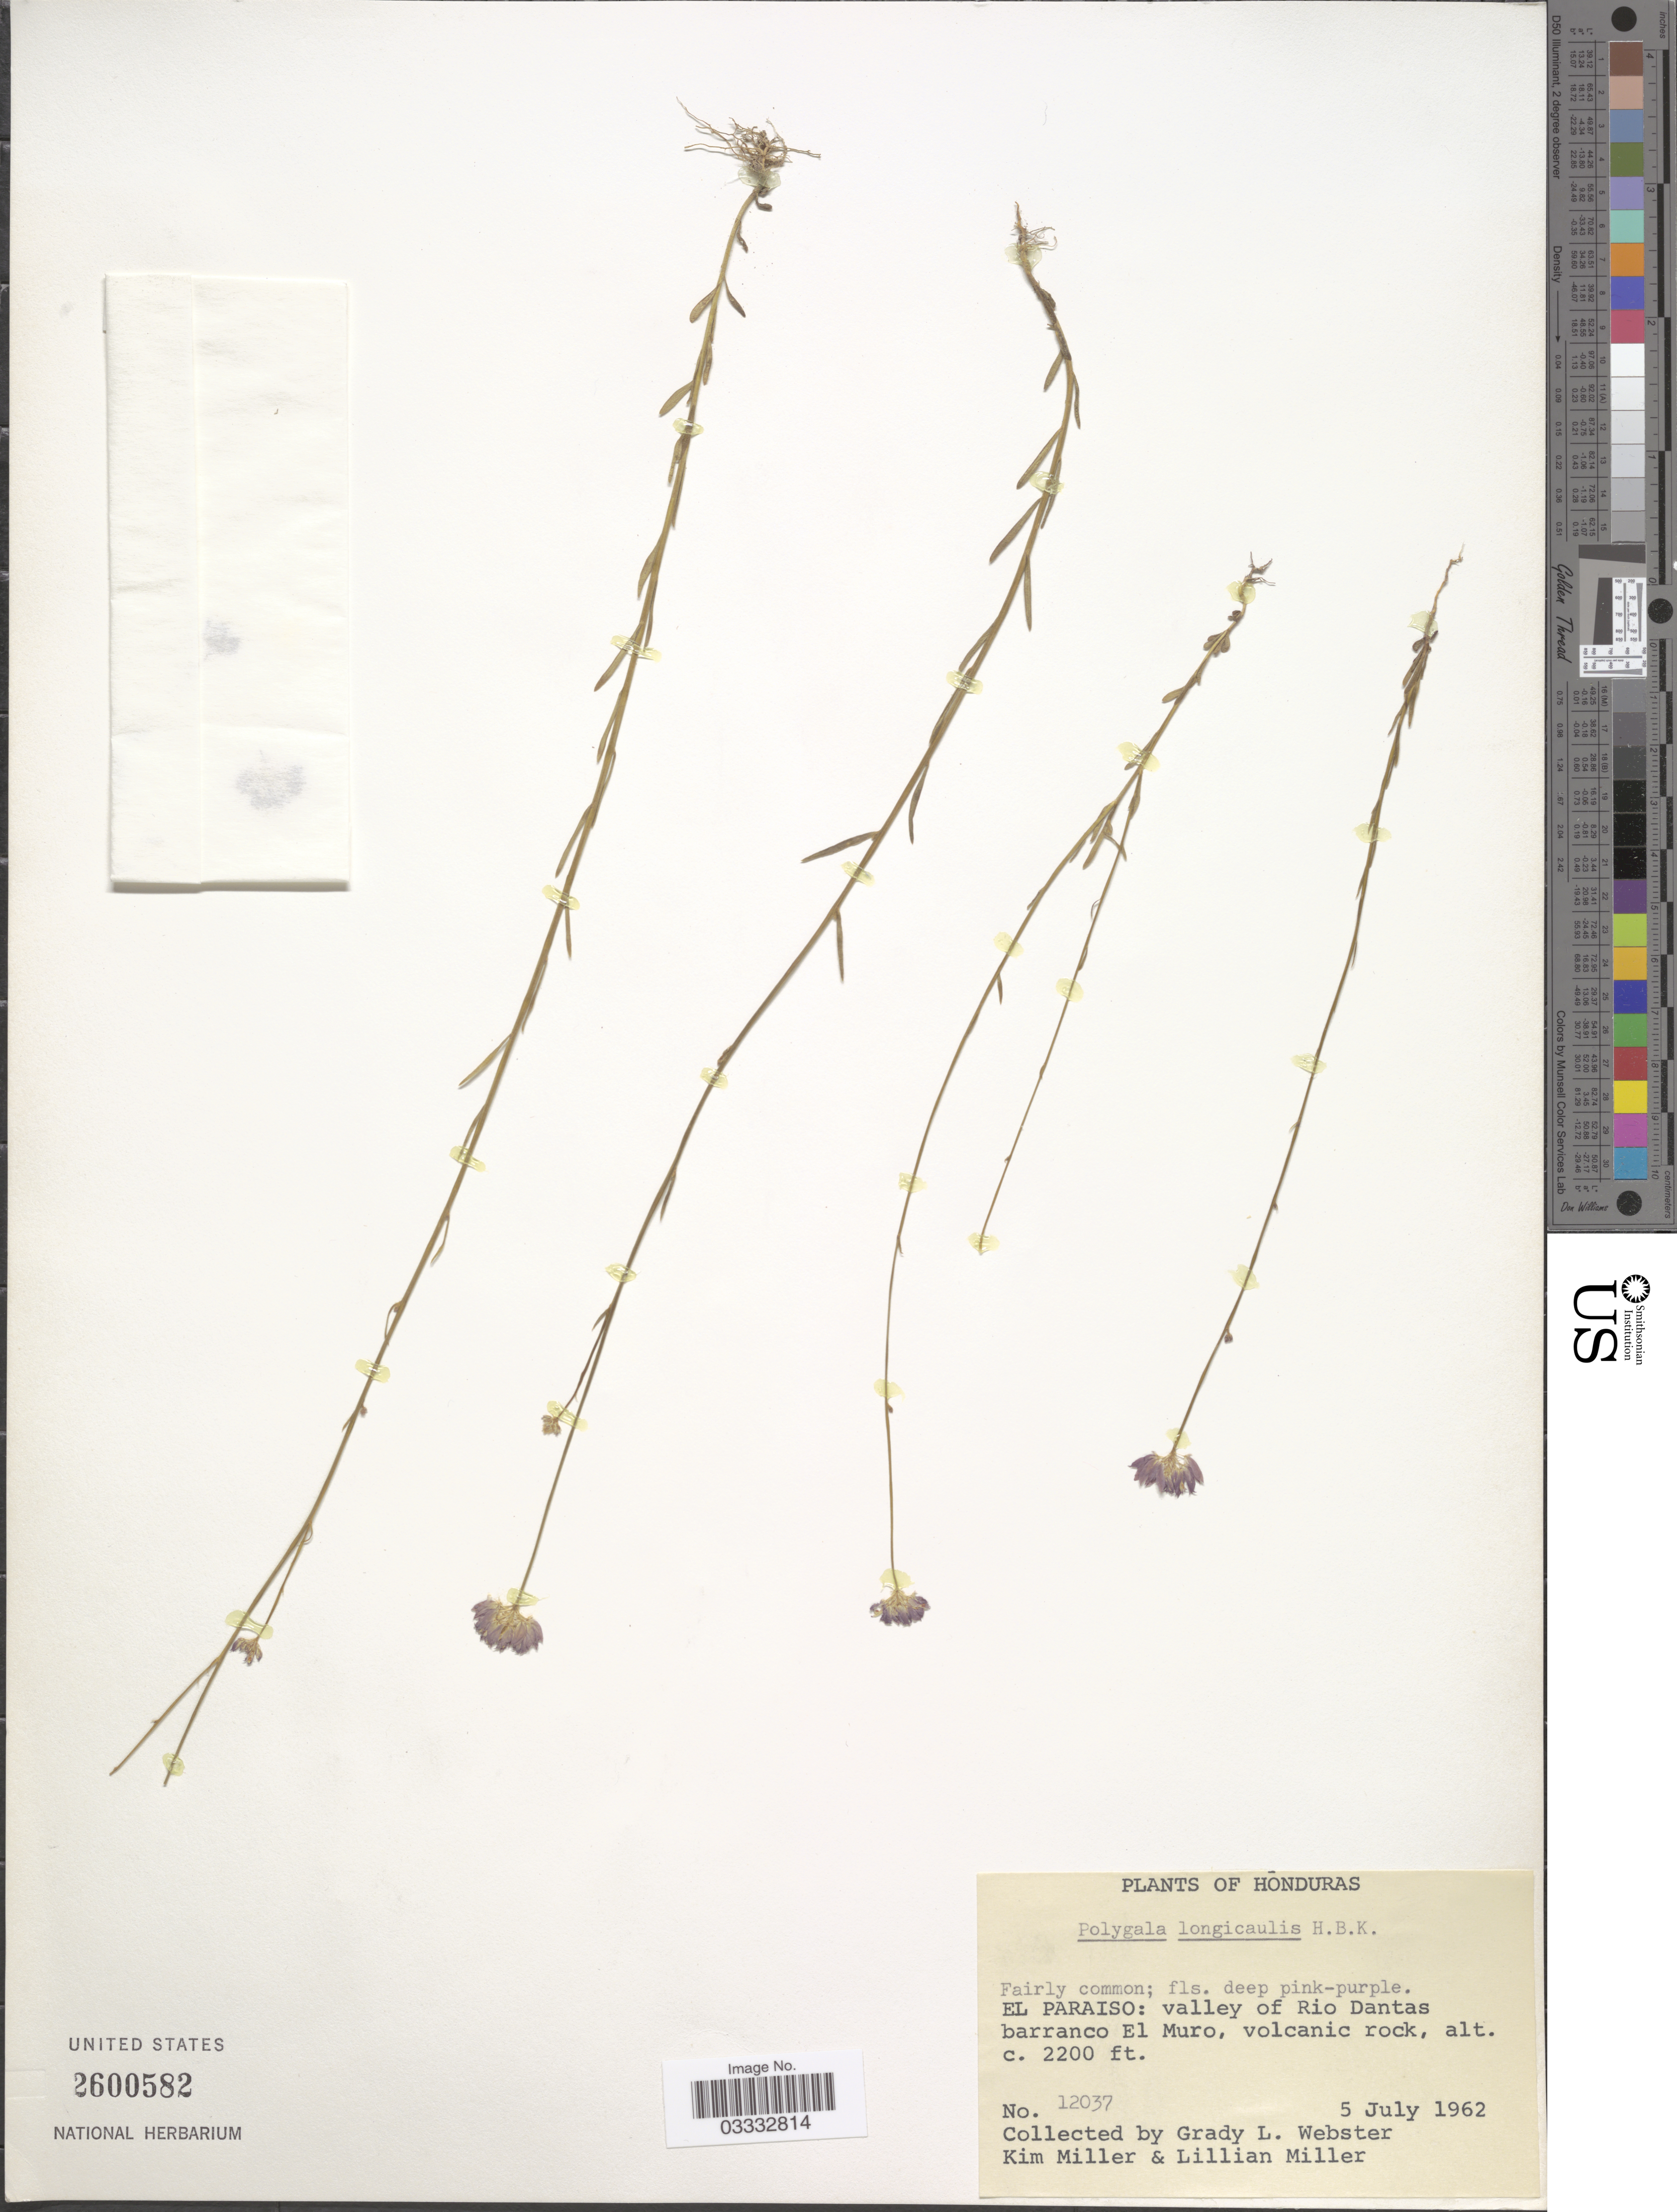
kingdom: Plantae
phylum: Tracheophyta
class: Magnoliopsida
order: Fabales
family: Polygalaceae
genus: Polygala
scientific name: Polygala longicaulis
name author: Kunth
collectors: G. L. Webster, K. Miller & L. Miller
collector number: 12037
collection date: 1962-07-05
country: Honduras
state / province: El Paraíso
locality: Valley of Rio Dantas barranco El Muro.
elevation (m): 671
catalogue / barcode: US 2600582